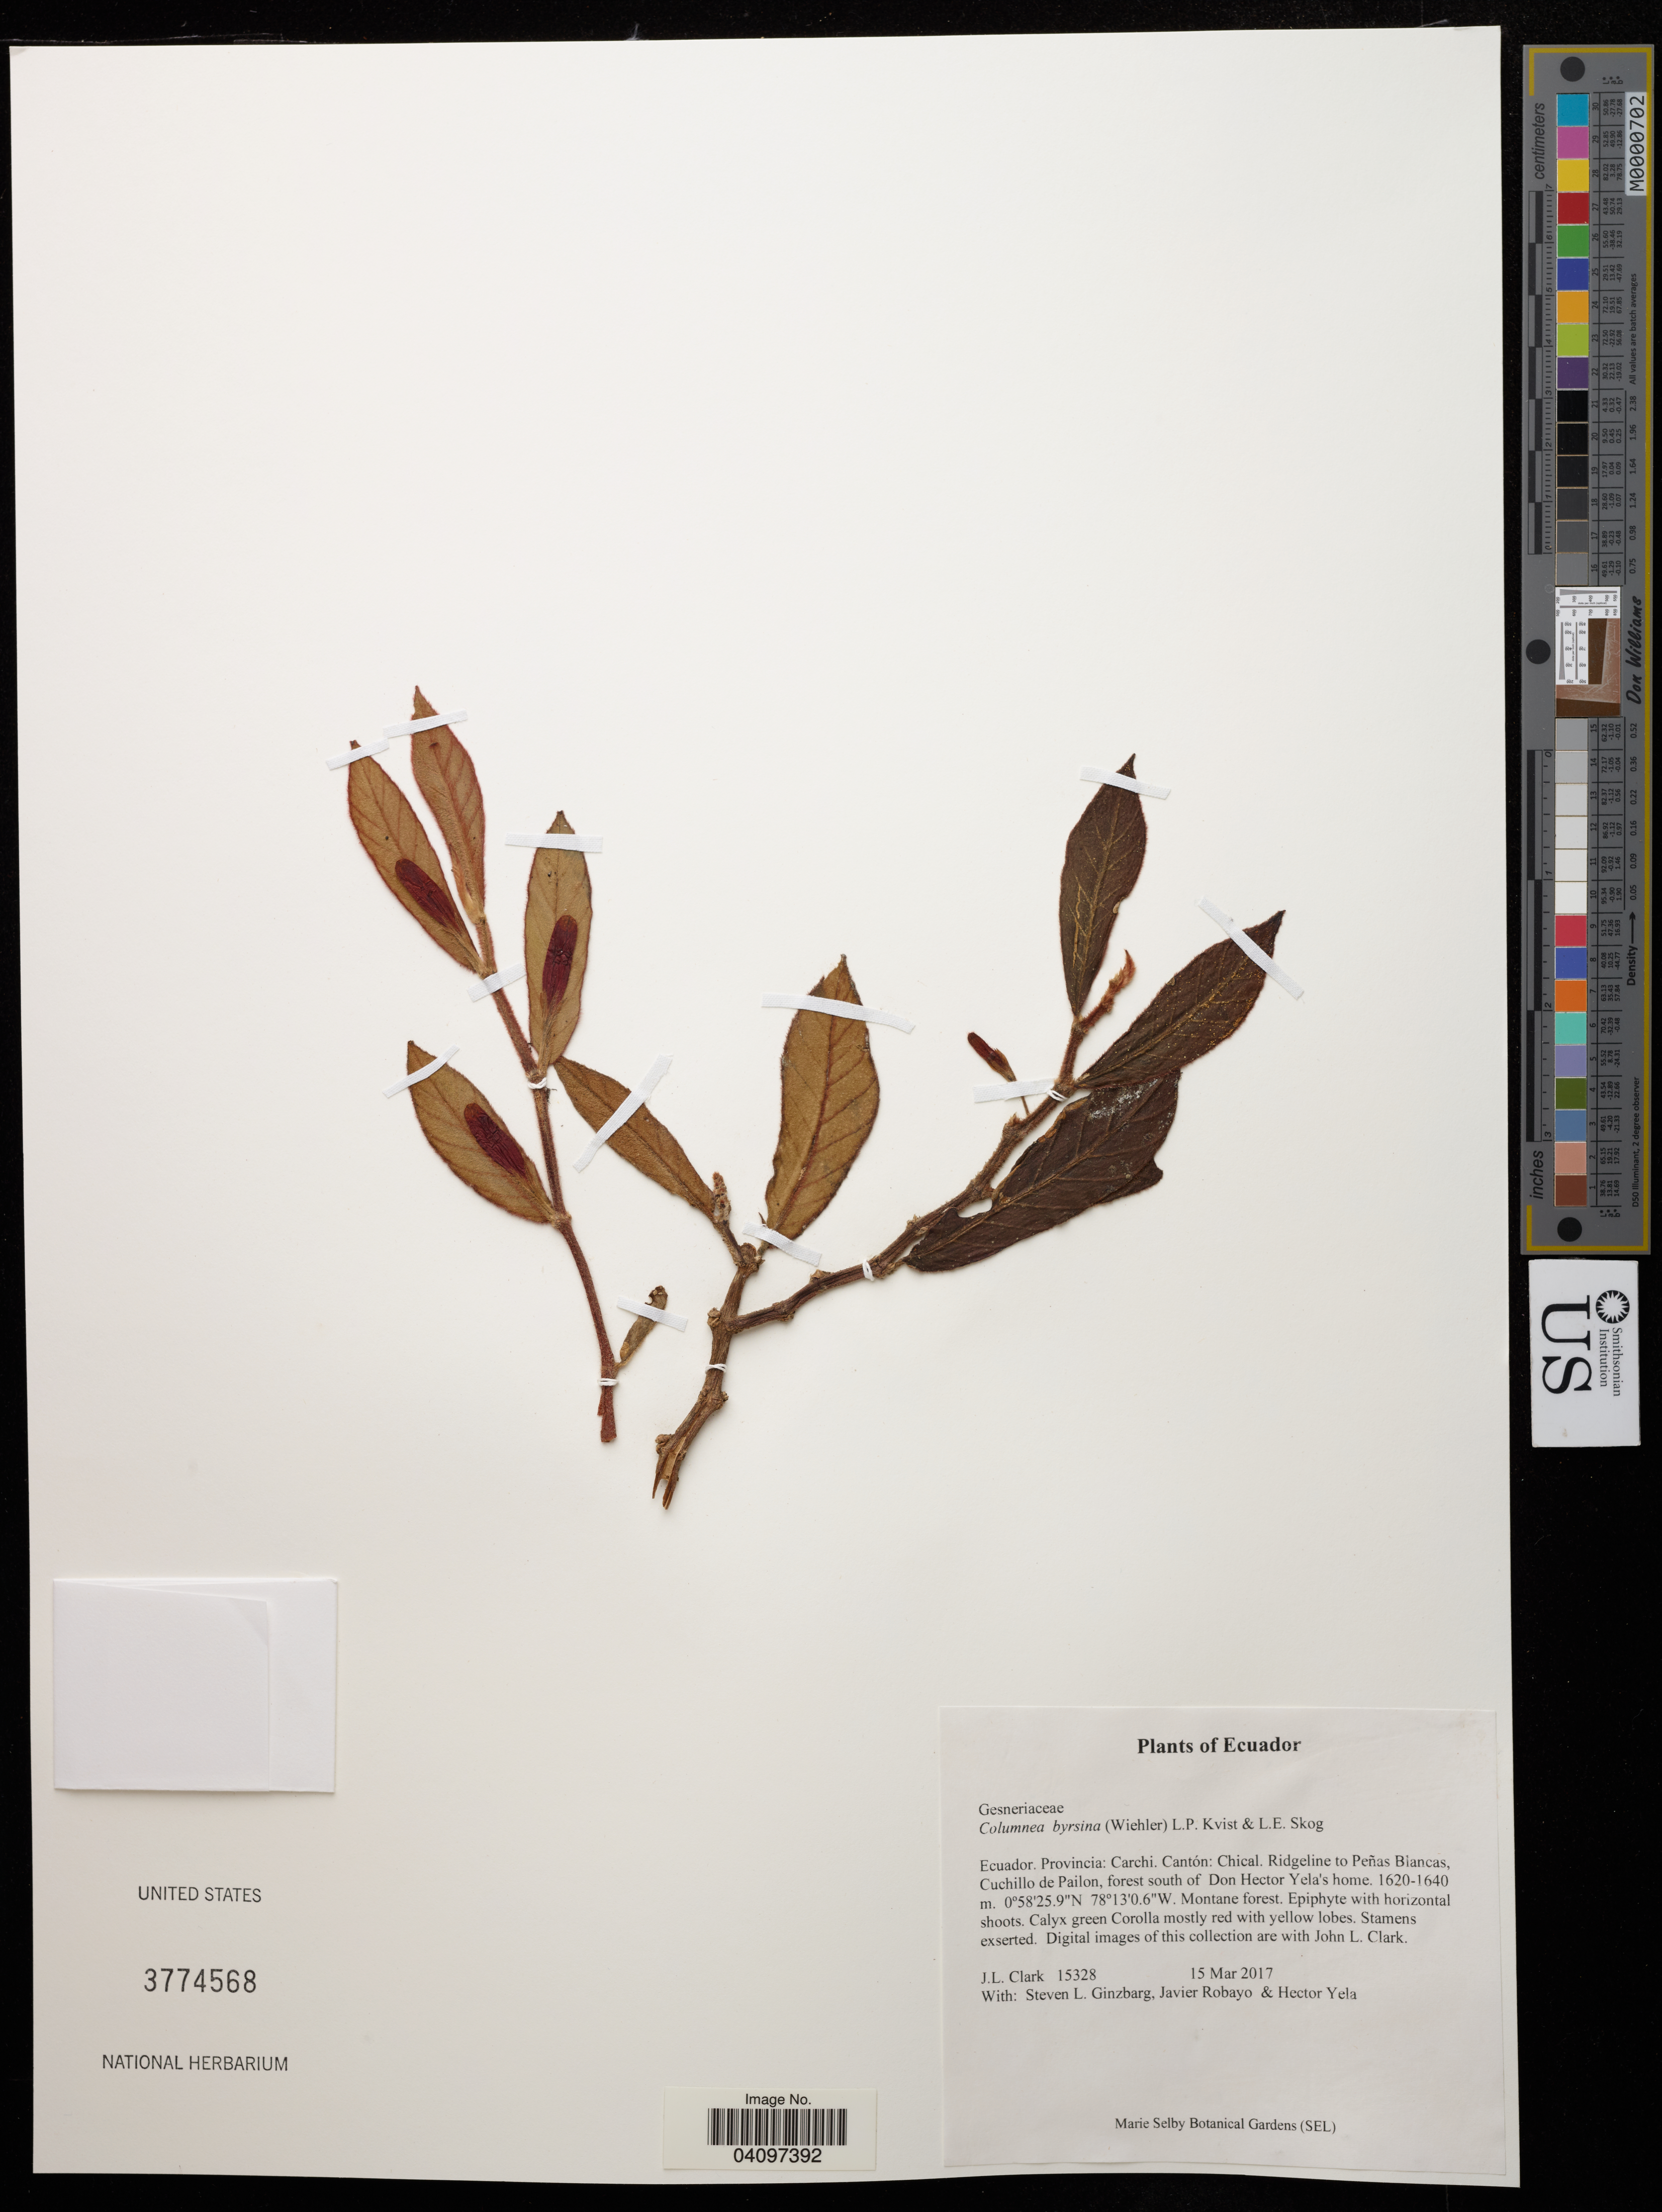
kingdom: Plantae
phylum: Tracheophyta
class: Magnoliopsida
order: Lamiales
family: Gesneriaceae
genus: Columnea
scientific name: Columnea byrsina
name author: Wiehler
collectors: J. Clark, S. Ginzbarg & J. Robayo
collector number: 15328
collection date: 2017-03-15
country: Ecuador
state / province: Carchi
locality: Cantón: Chical. Ridgeline to Peñas Biancas, Cuchillo de Pailon, forest south of Don Hector Yela's home.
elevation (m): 1620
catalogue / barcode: US 3774568